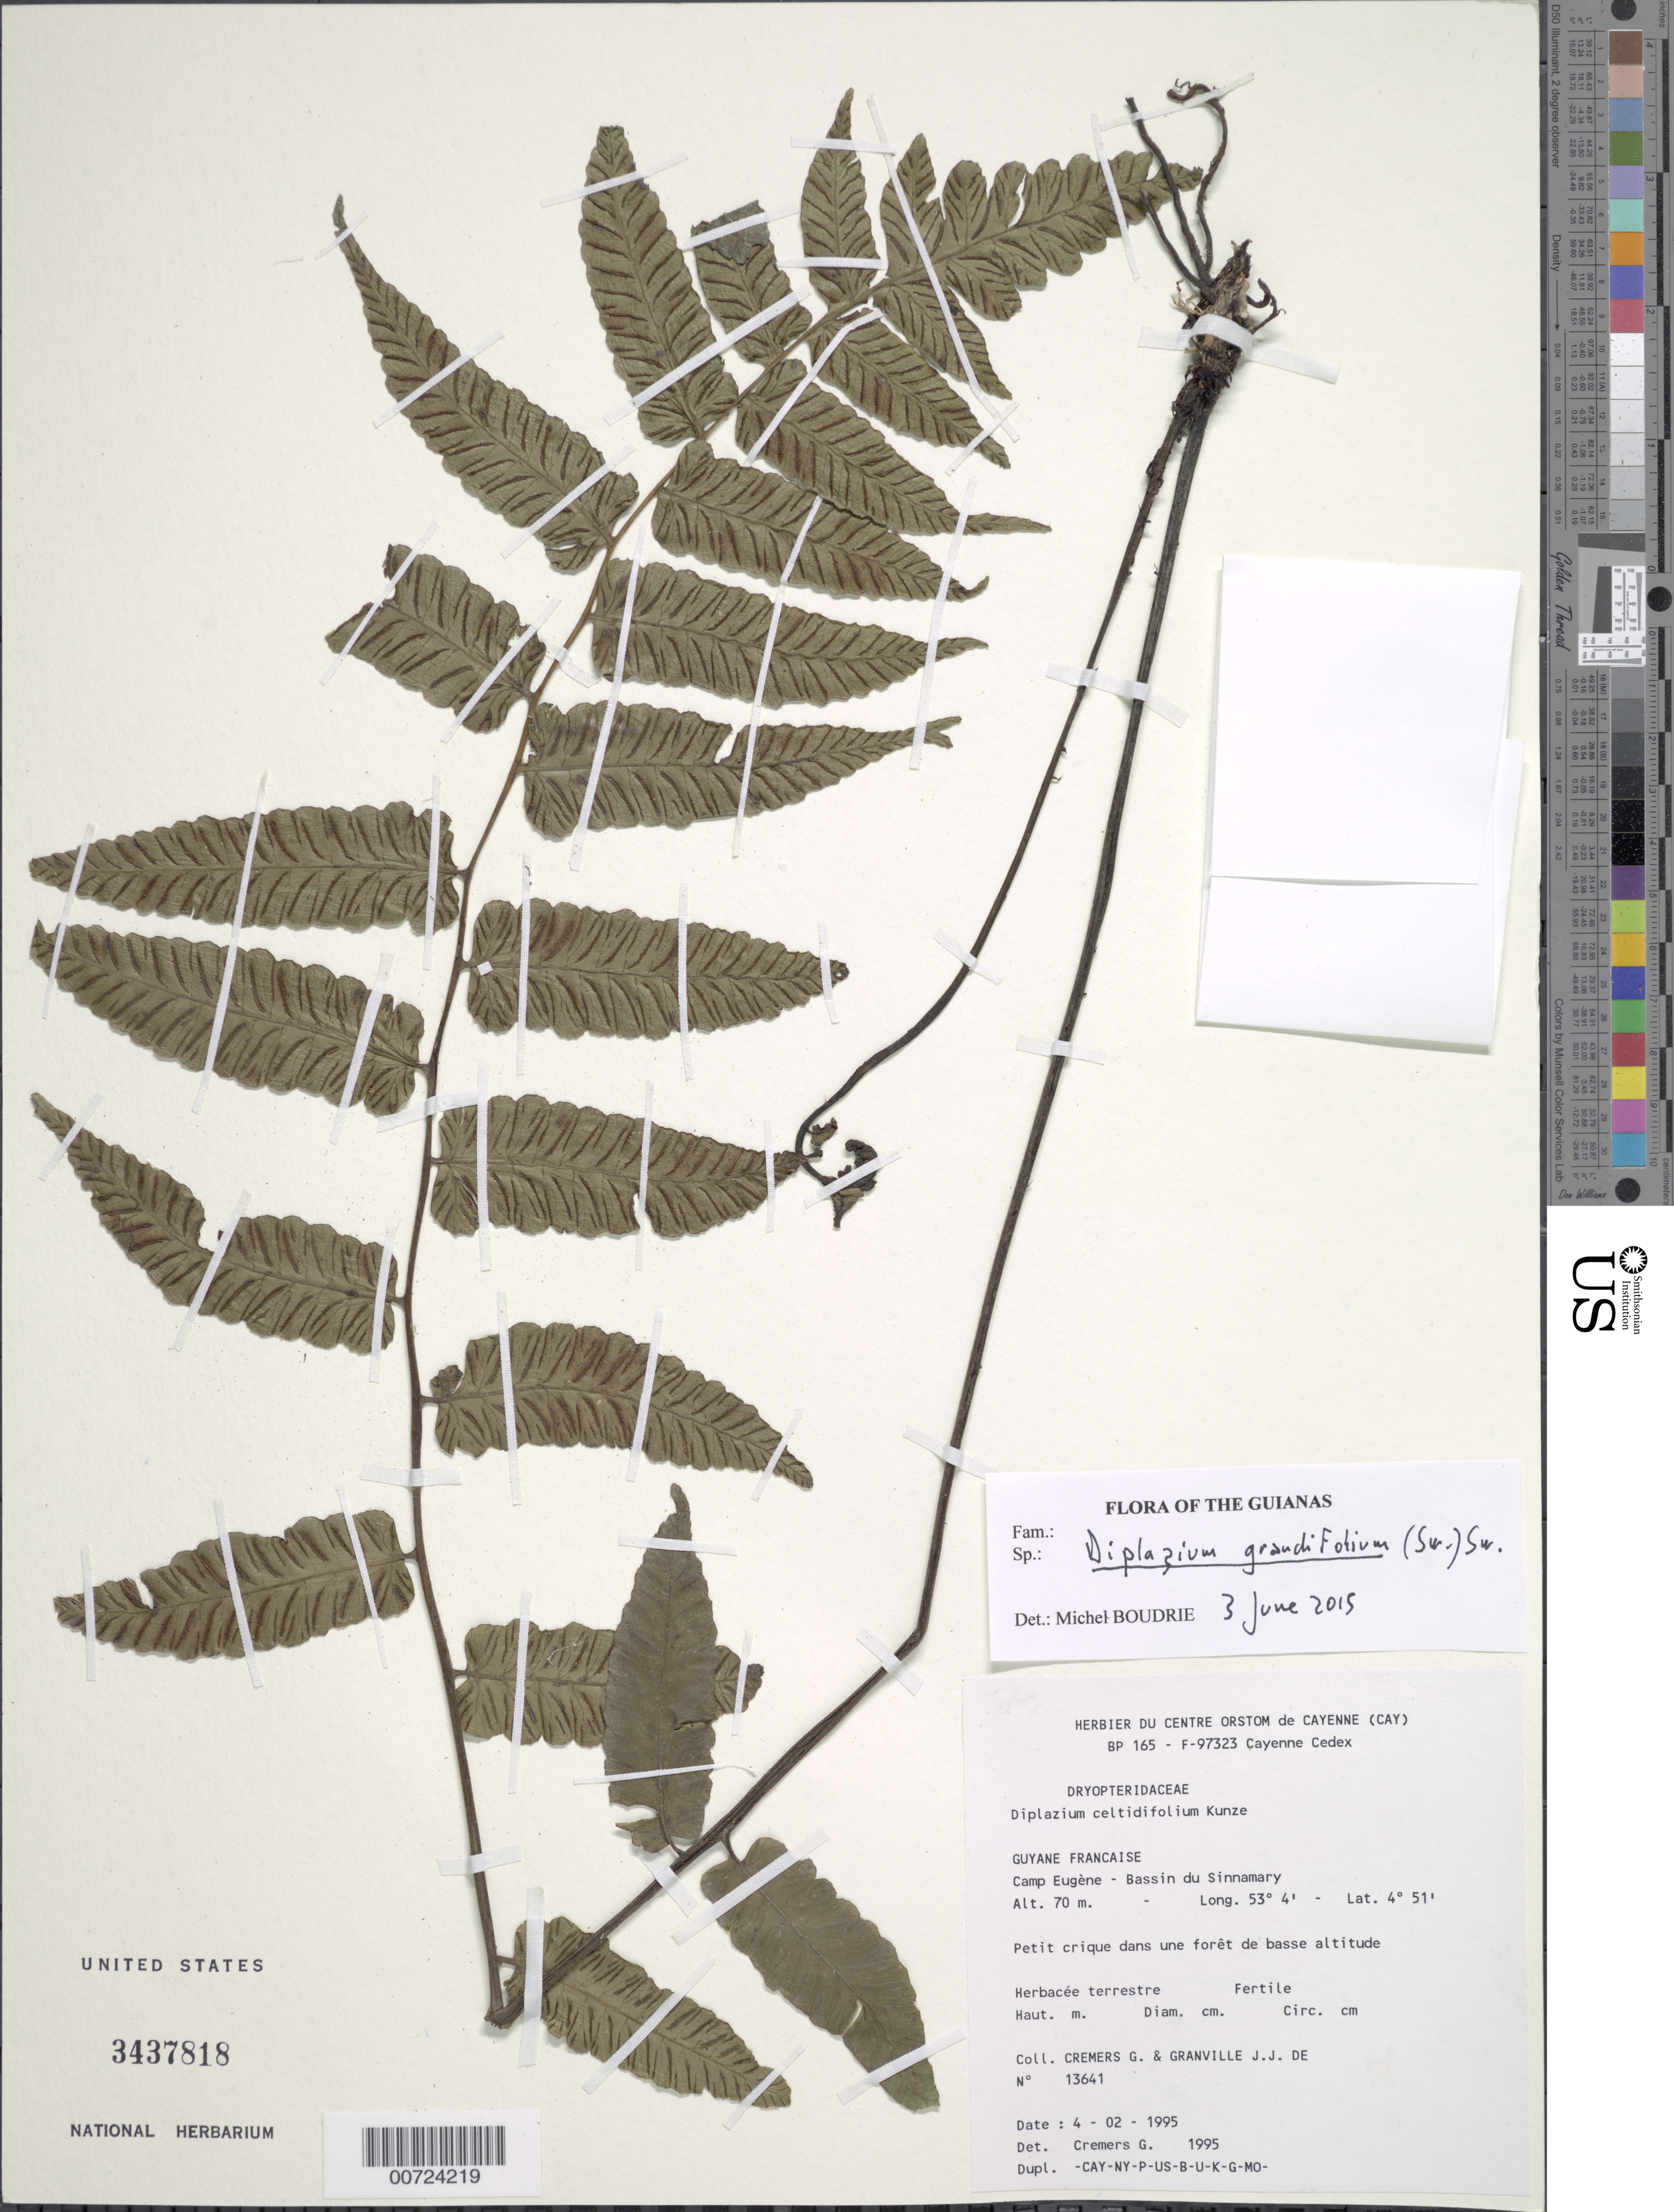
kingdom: Plantae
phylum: Tracheophyta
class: Polypodiopsida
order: Polypodiales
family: Athyriaceae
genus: Diplazium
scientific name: Diplazium grandifolium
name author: Sw.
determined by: Boudrie, M.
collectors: G. Cremers & J.-J. de Granville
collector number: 13641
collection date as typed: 4-Feb-95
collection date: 1995-02-04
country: French Guiana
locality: Camp Eugène, Bassin du Sinnamary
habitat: Small creek in low forest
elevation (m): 70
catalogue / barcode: US 3437818